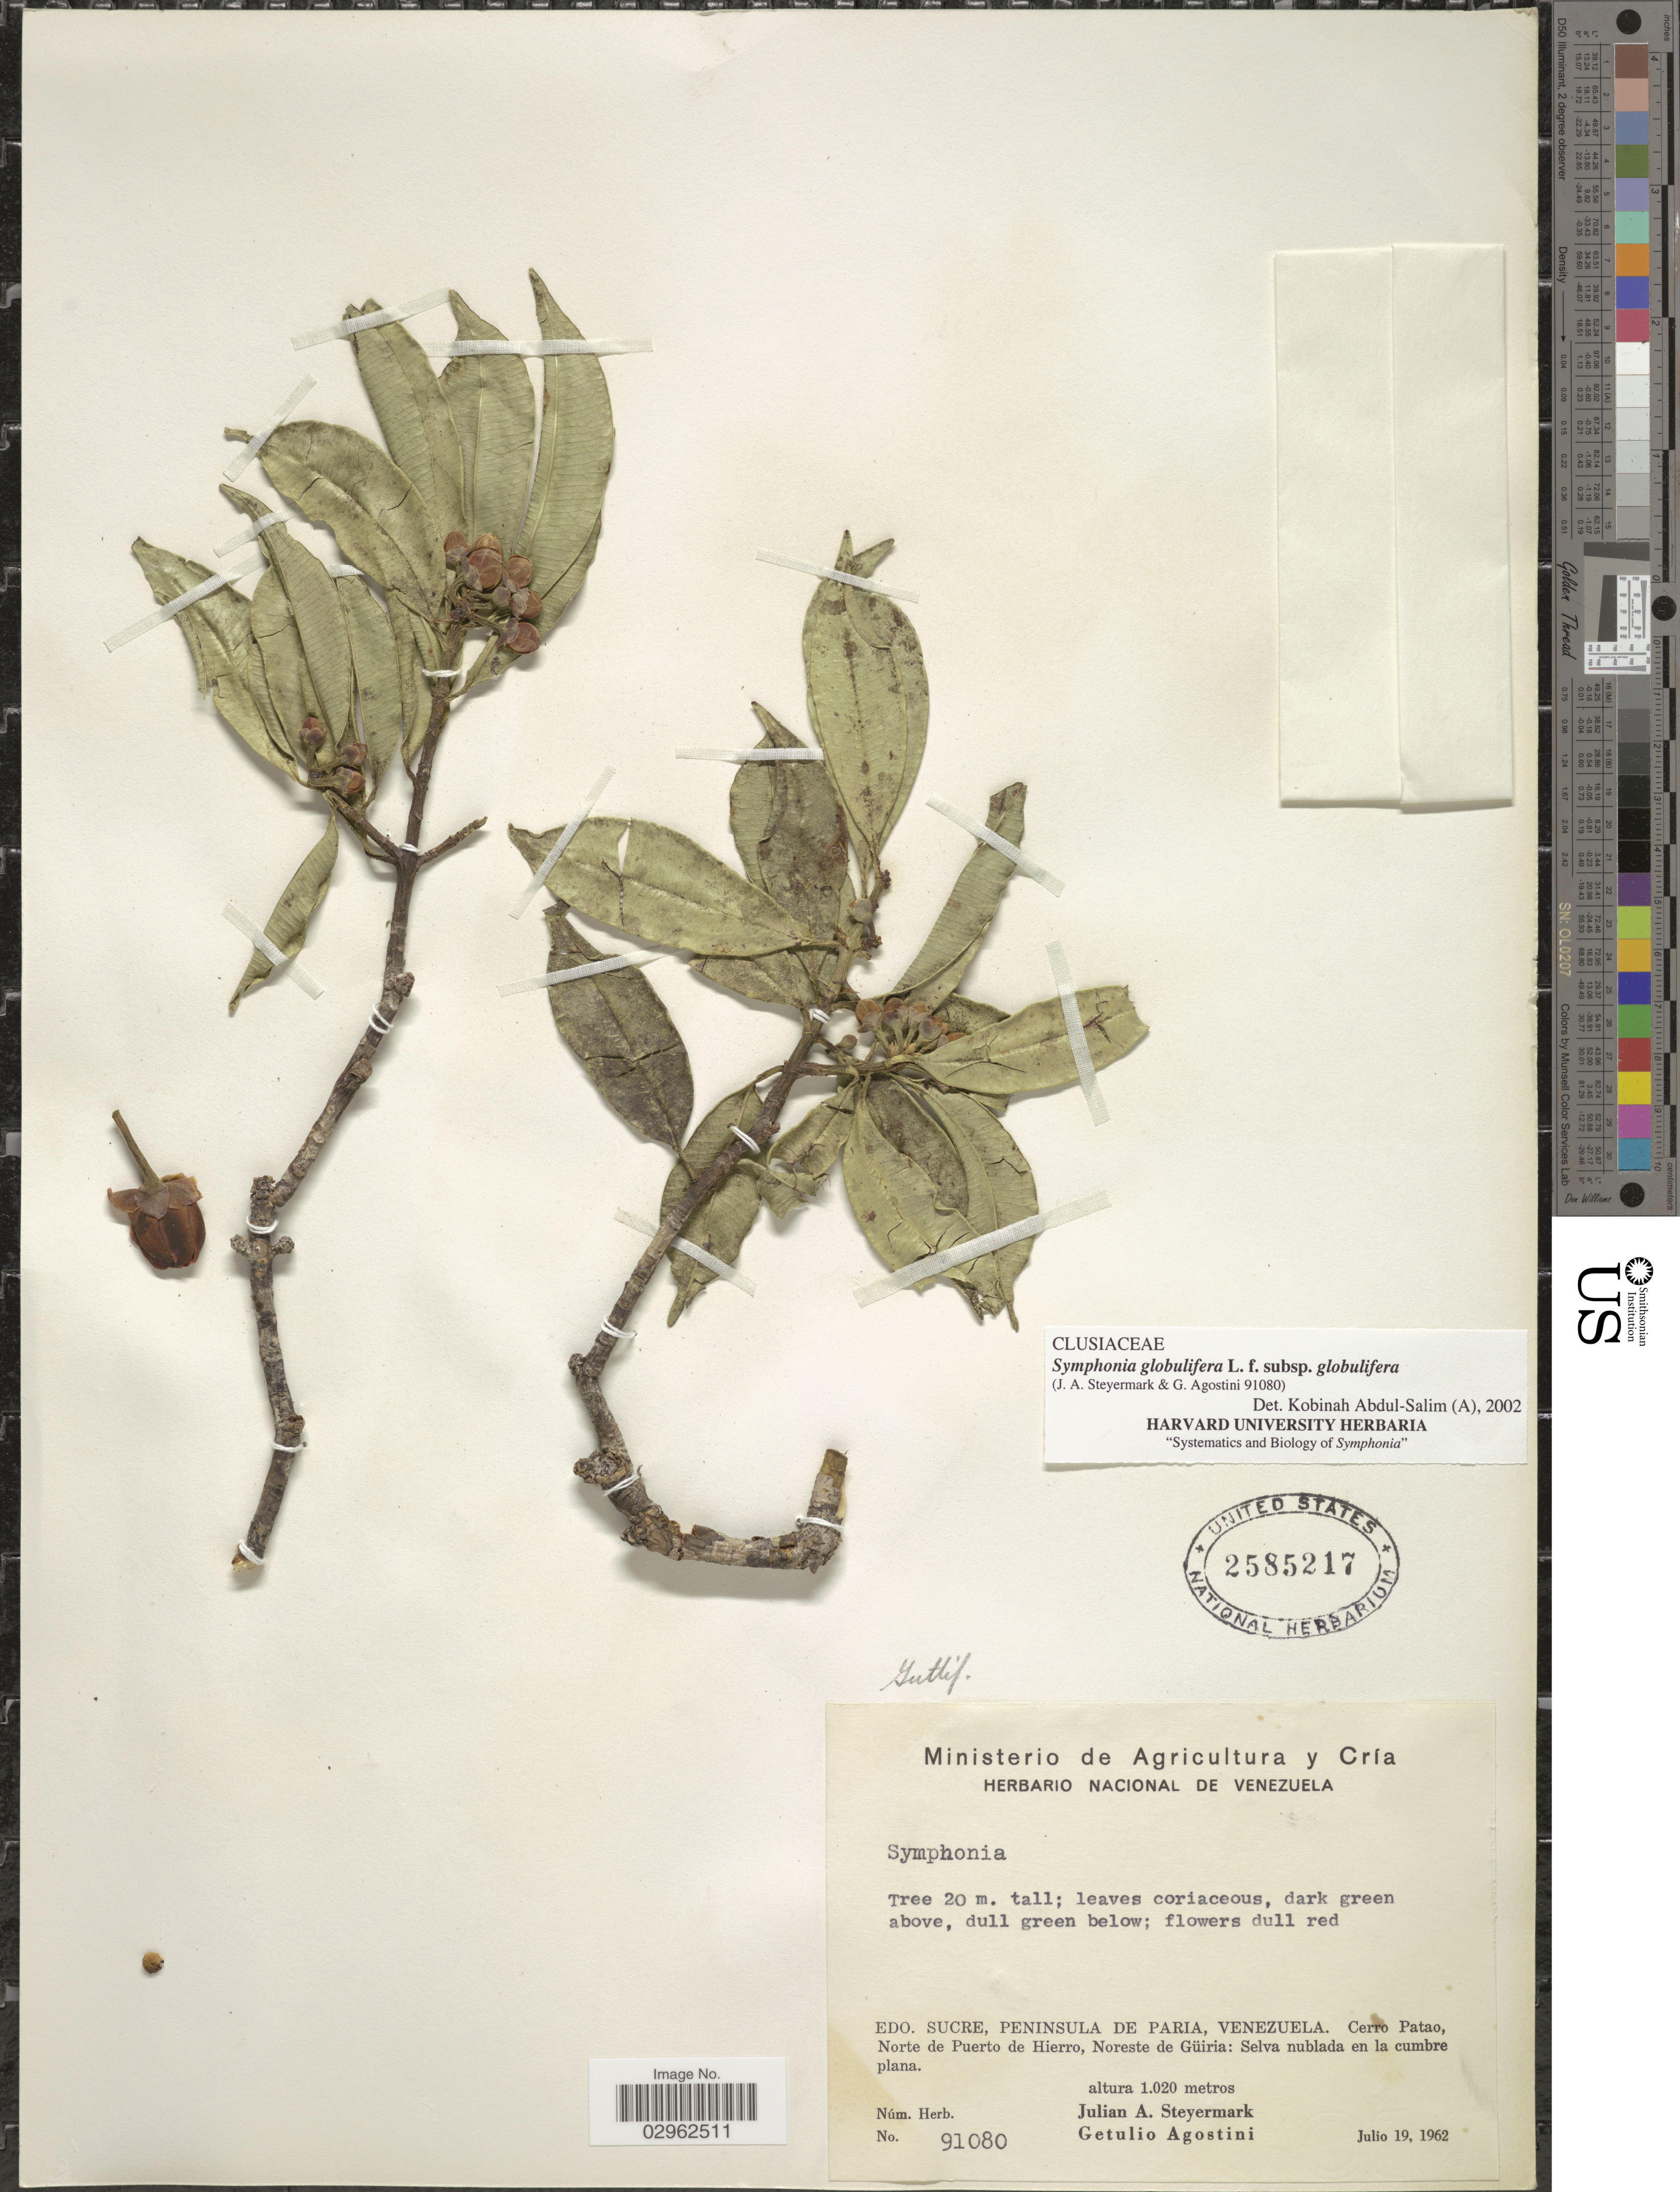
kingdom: Plantae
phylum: Tracheophyta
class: Magnoliopsida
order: Malpighiales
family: Clusiaceae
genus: Symphonia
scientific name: Symphonia globulifera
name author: L. f.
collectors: J. Steyermark & G. Agostini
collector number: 91080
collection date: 1962-07-19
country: Venezuela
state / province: Sucre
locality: Edo. Sucre, Peninsula de Paria. Cerro Patao, Norte de Puerto de Hierro, Noreste de Güiria: Selva nublada en la cumbre plana.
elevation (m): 1020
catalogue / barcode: US 2585217